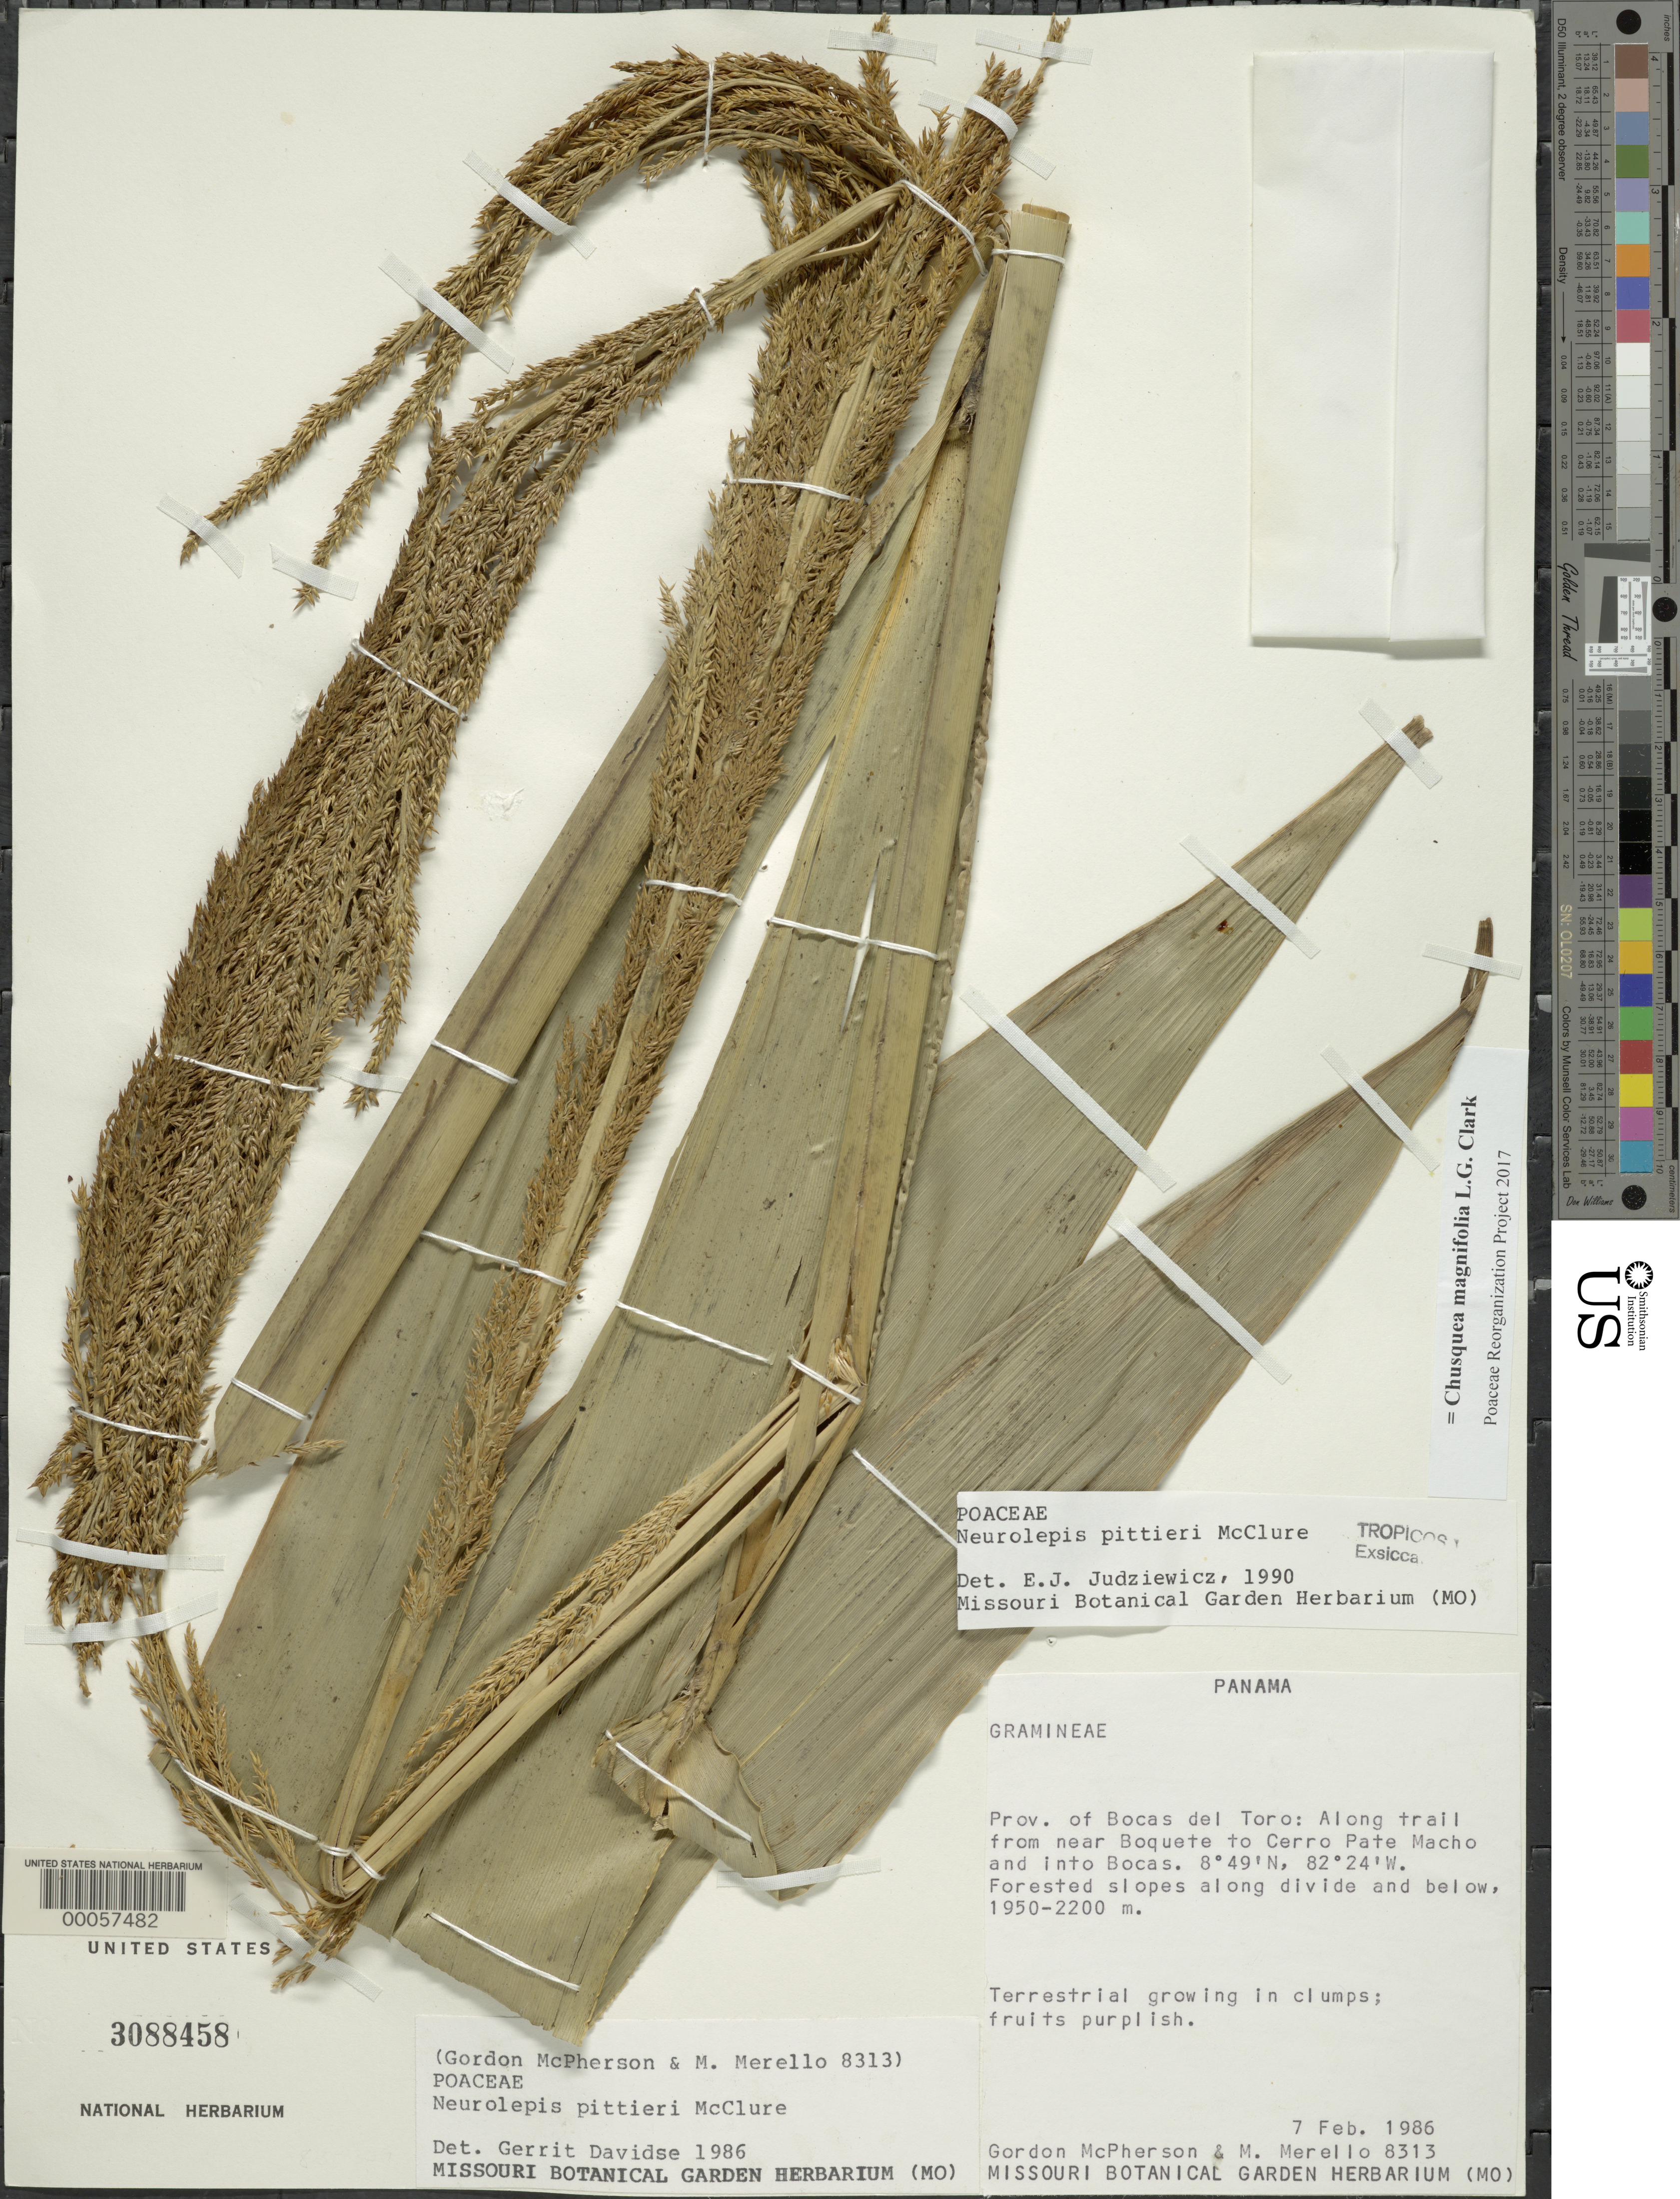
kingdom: Plantae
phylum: Tracheophyta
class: Liliopsida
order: Poales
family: Poaceae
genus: Neurolepis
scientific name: Neurolepis pittieri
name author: McClure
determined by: Judziewicz, E. J.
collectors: G. D. McPherson & M. Merello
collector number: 8313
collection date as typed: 07 Feb 1986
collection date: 1986-02-07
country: Panama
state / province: Bocas del Toro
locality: Along Trail from near Boquete to Cerro Pate Macho and into Bocas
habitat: Forested slopes along divide and below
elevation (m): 1950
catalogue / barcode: US 3088458